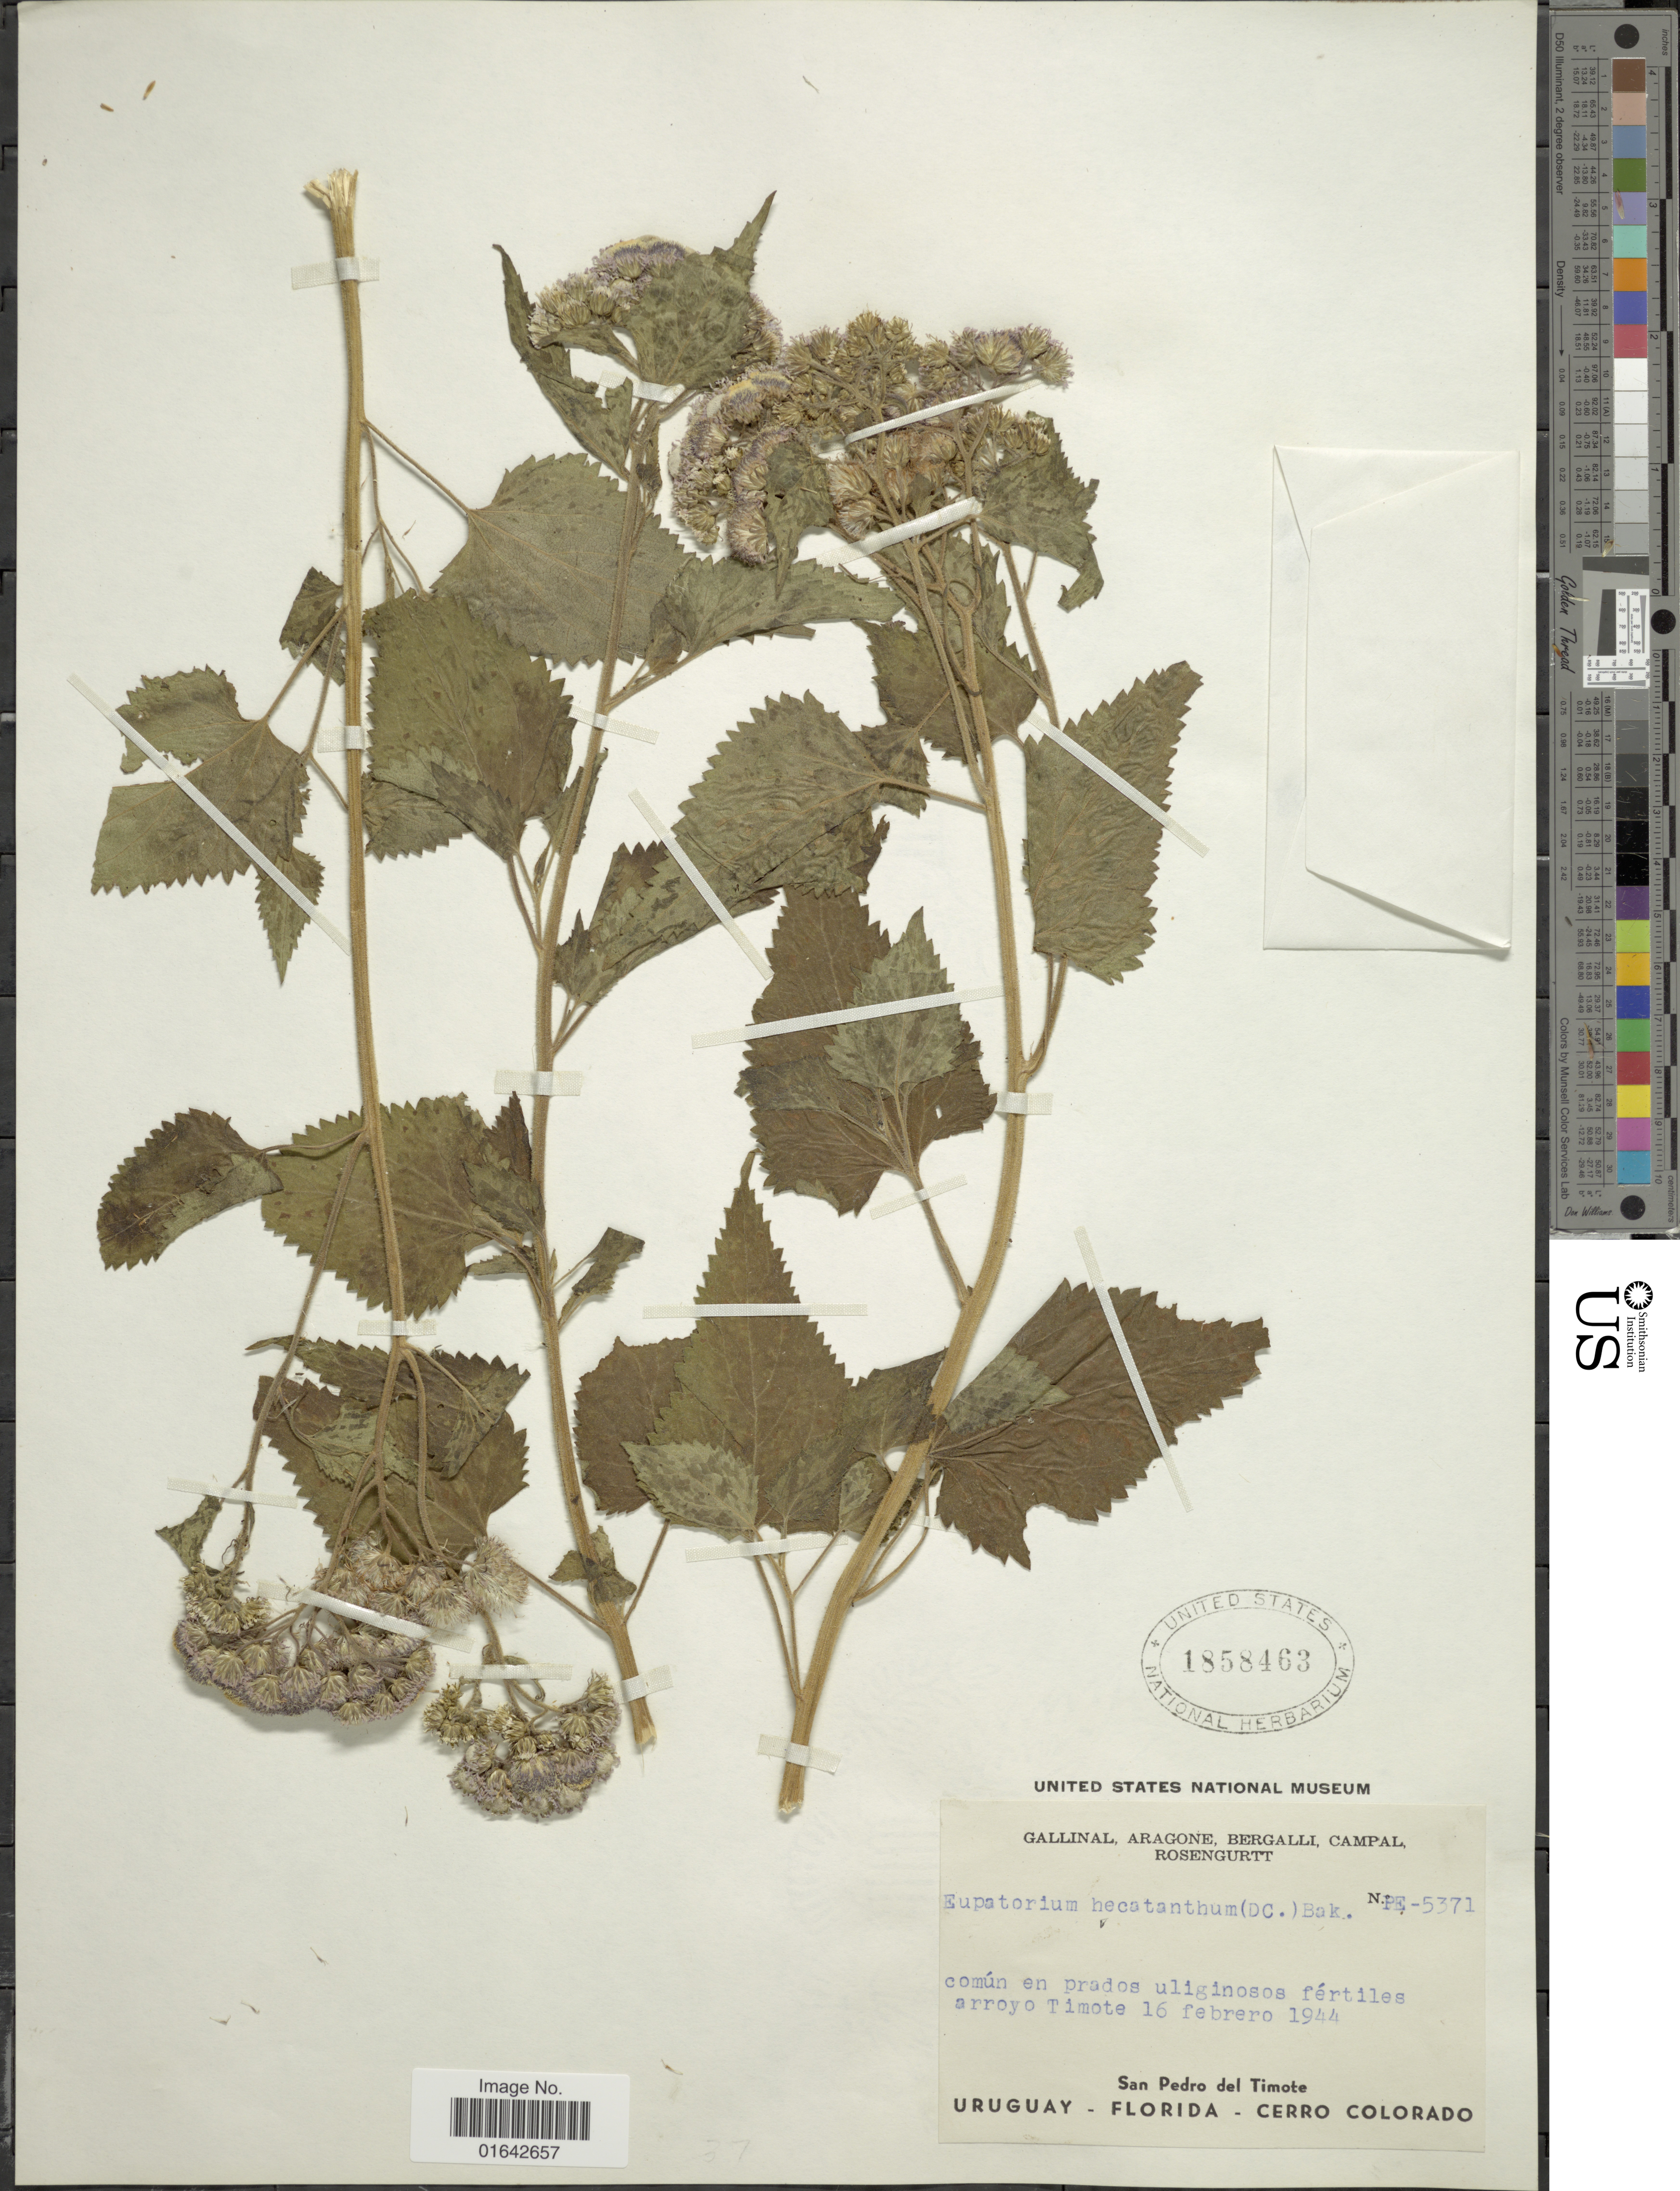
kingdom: Plantae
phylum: Tracheophyta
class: Magnoliopsida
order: Asterales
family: Asteraceae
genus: Urolepis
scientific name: Urolepis hecatantha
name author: (DC.) R.M. King & H. Rob.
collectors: -. Gallinal, -- Aragone, -- Bergalli, -- Campal & Rosengurtt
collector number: PE5371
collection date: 1944-02-16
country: Uruguay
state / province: Florida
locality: San Pedro del Timote, Uruguay, Florida, Cerro Colorado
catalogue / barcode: US 1858463